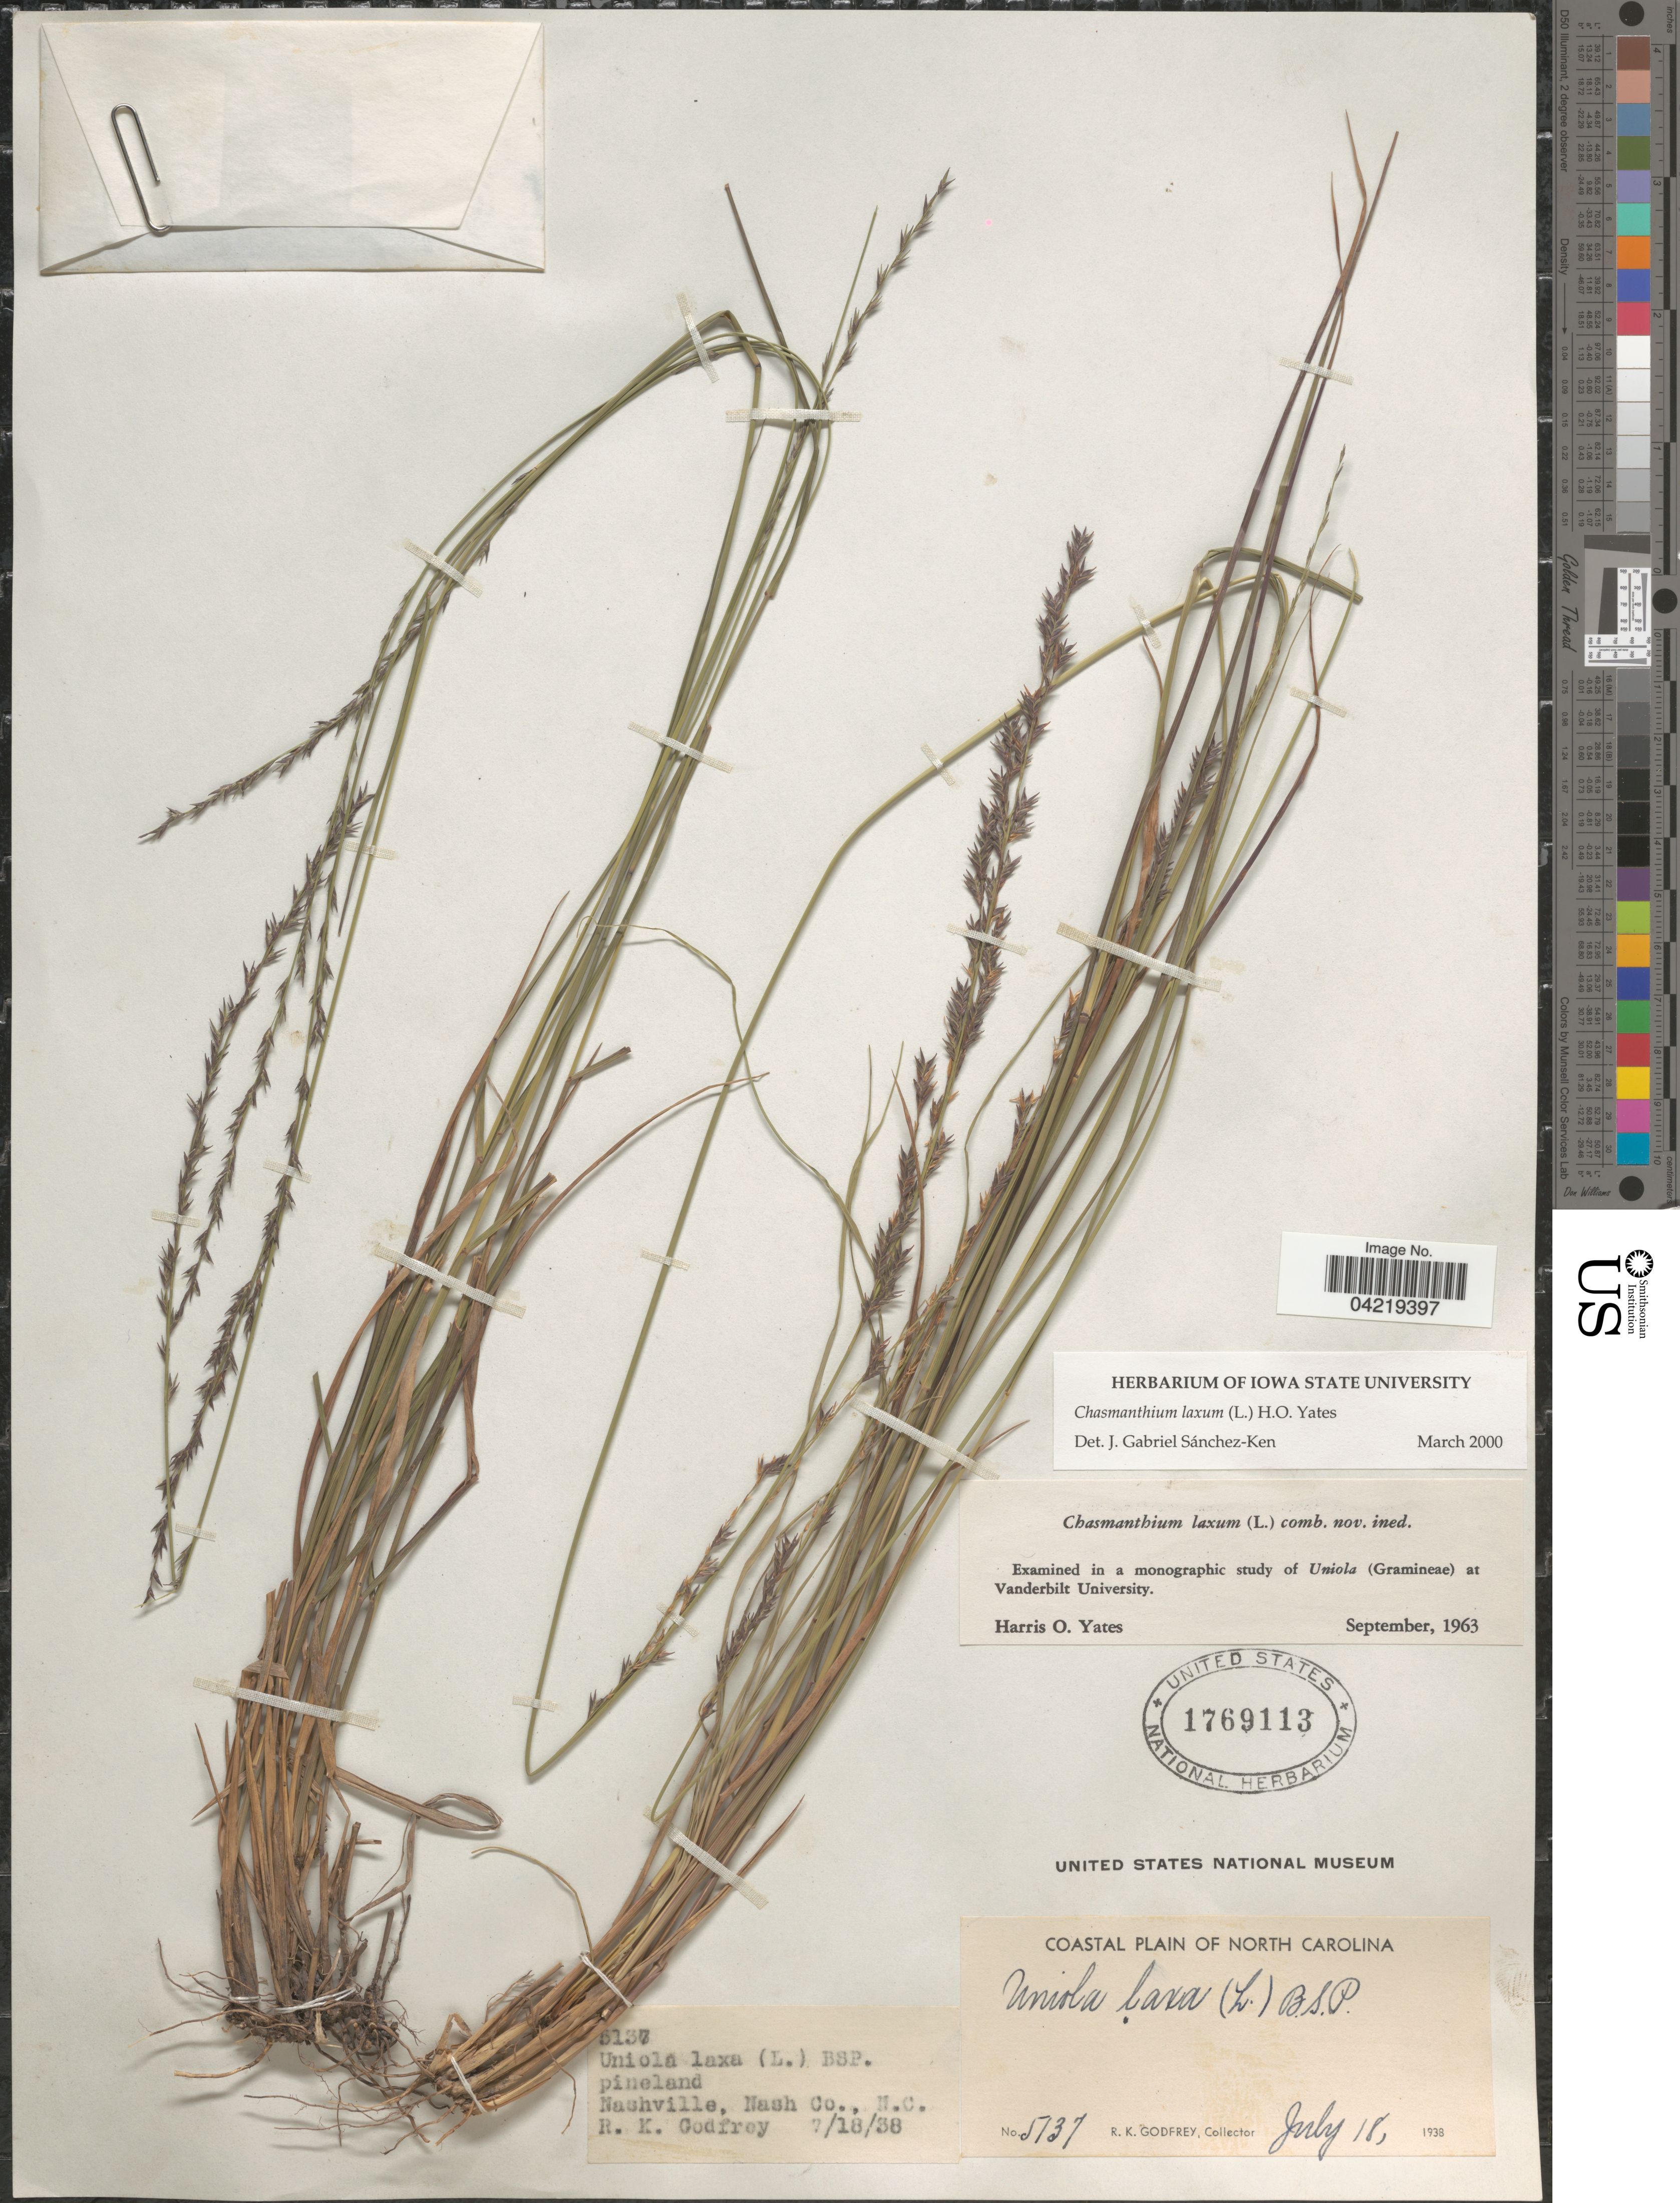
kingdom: Plantae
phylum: Tracheophyta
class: Liliopsida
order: Poales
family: Poaceae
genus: Chasmanthium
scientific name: Chasmanthium laxum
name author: (L.) H.O. Yates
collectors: R. K. Godfrey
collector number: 5137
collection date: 1938-07-18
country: United States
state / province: North Carolina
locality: Coastal Plain of North Carolina. Nashville, Nash Co.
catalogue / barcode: US 1769113